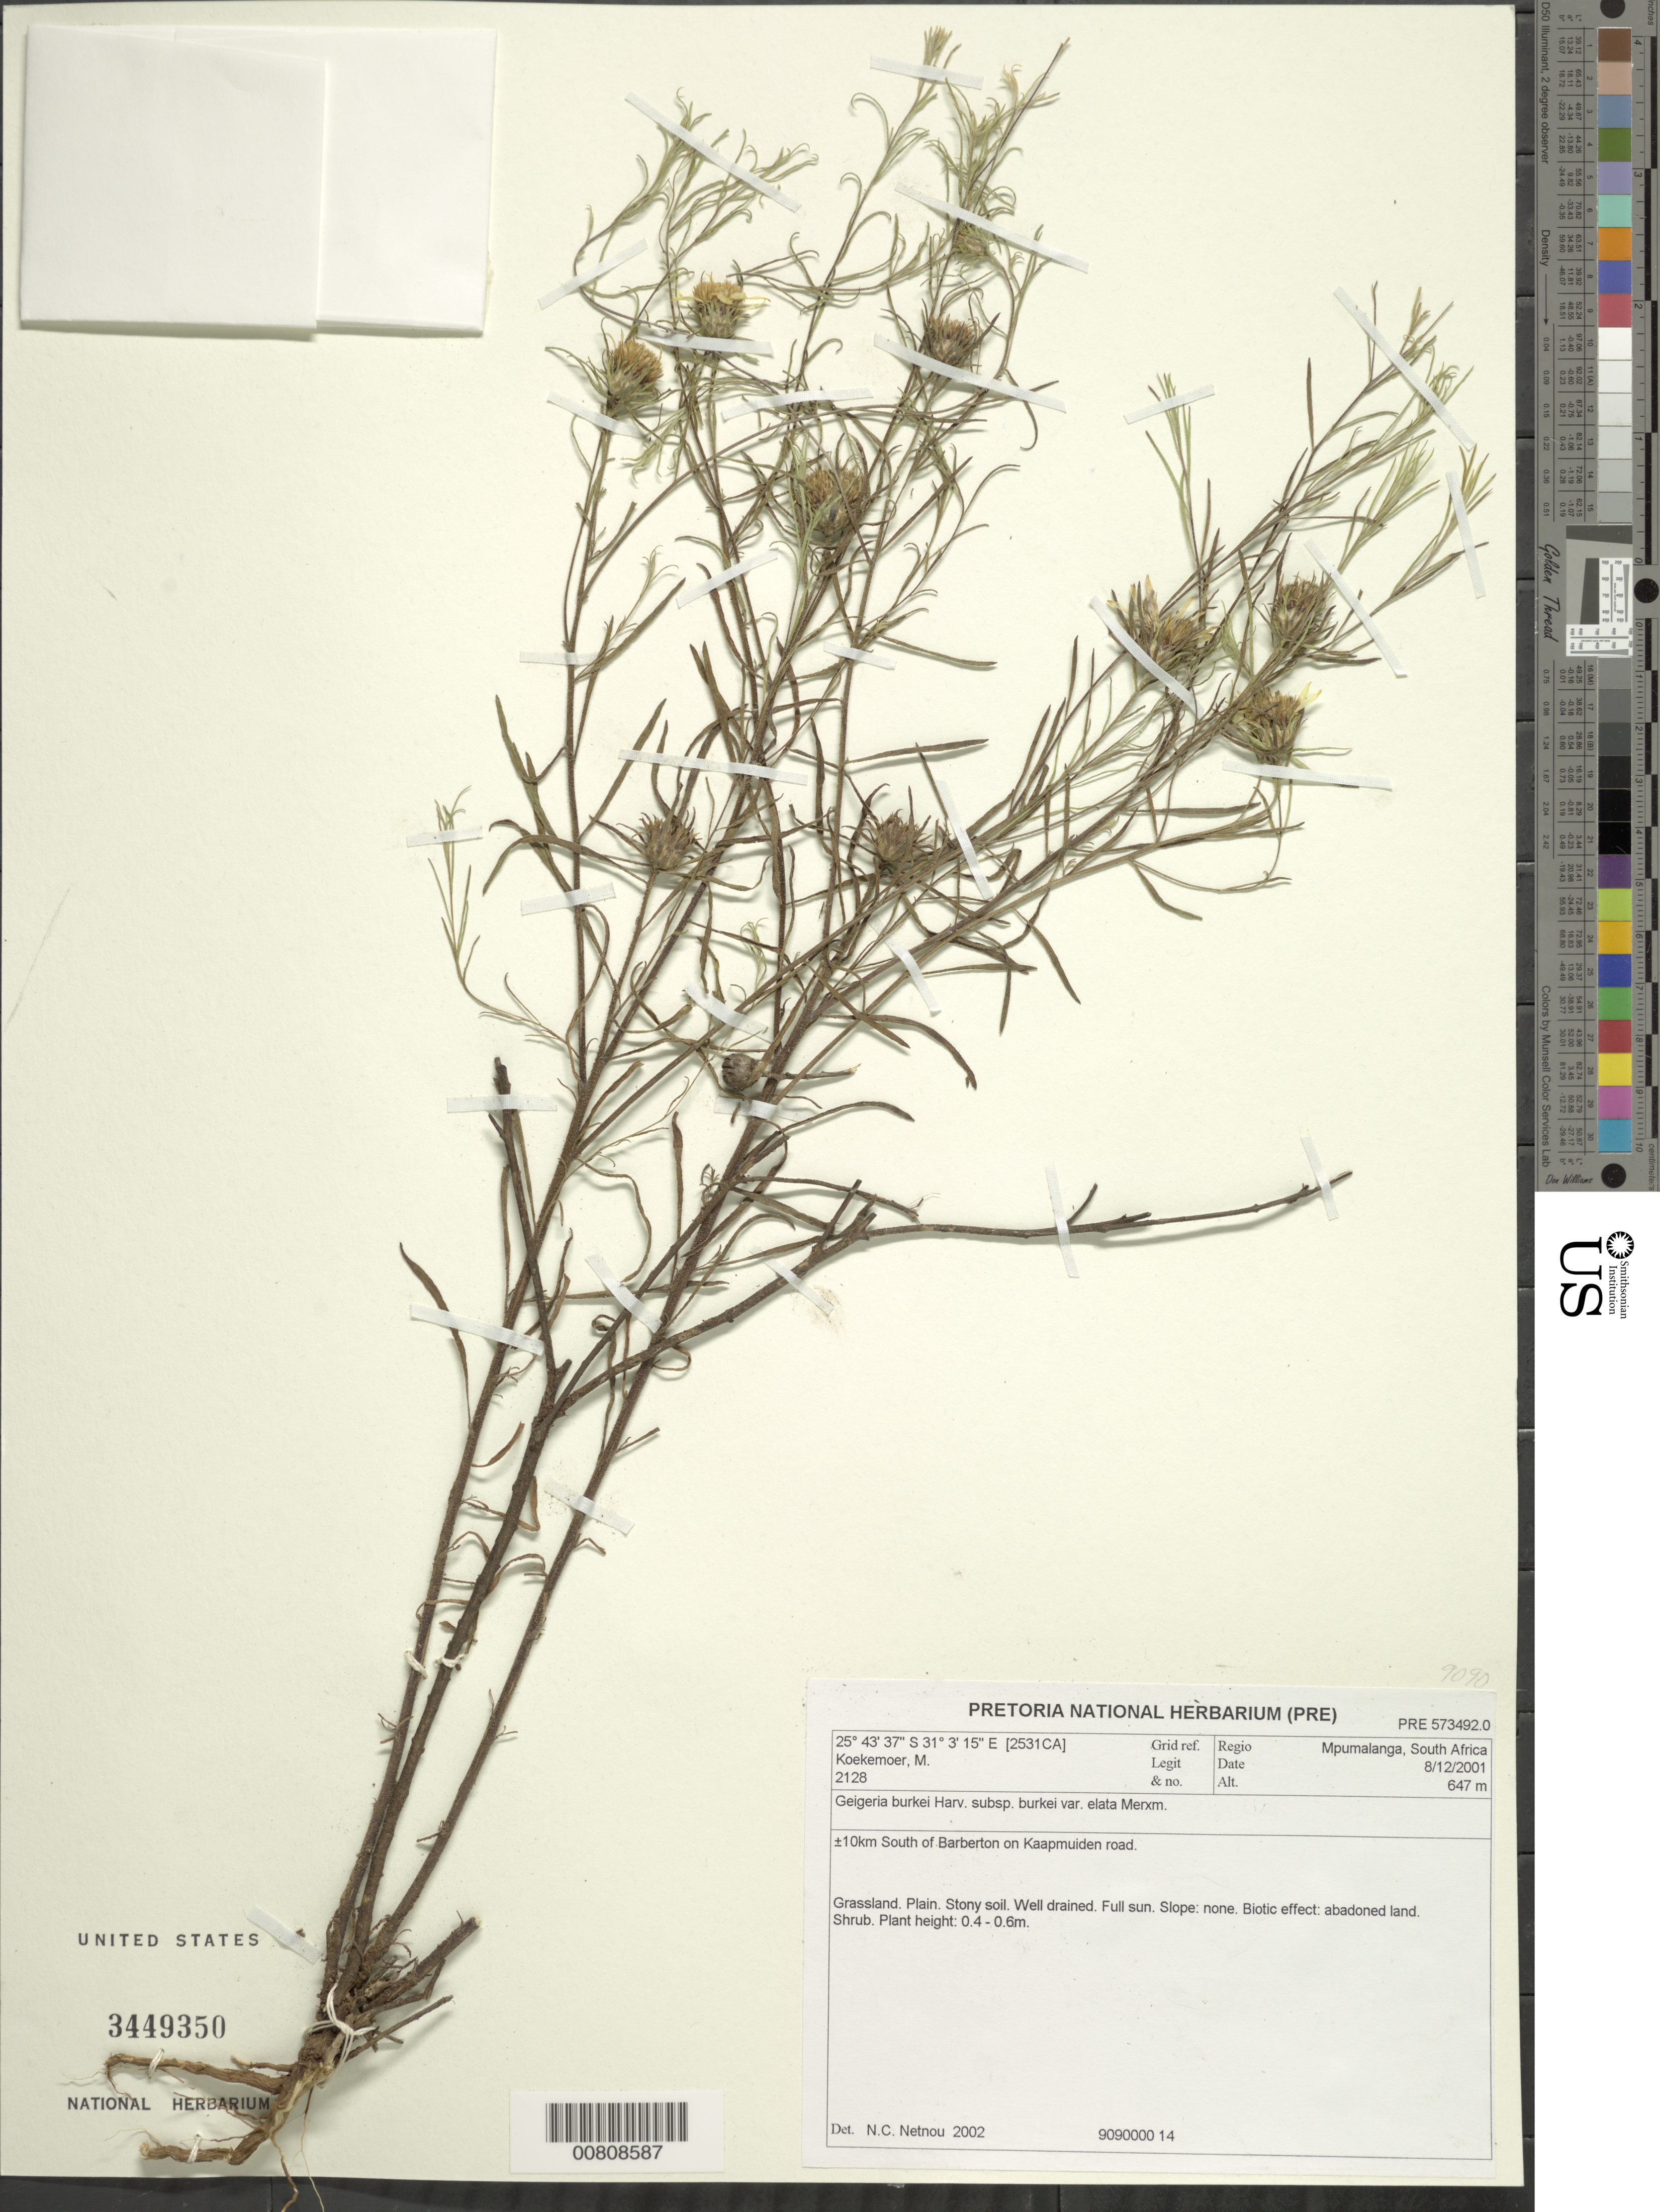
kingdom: Plantae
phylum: Tracheophyta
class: Magnoliopsida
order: Asterales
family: Asteraceae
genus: Geigeria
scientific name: Geigeria burkei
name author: Harv.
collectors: M. Koekemoer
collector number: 2128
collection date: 2001-12-08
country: South Africa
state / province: Mpumalanga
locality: ± 10 km S of Barberton on Kaapmuiden road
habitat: Grassland, plain, stony soil, well-drained, full sun, abandoned land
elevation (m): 647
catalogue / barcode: US 3449350